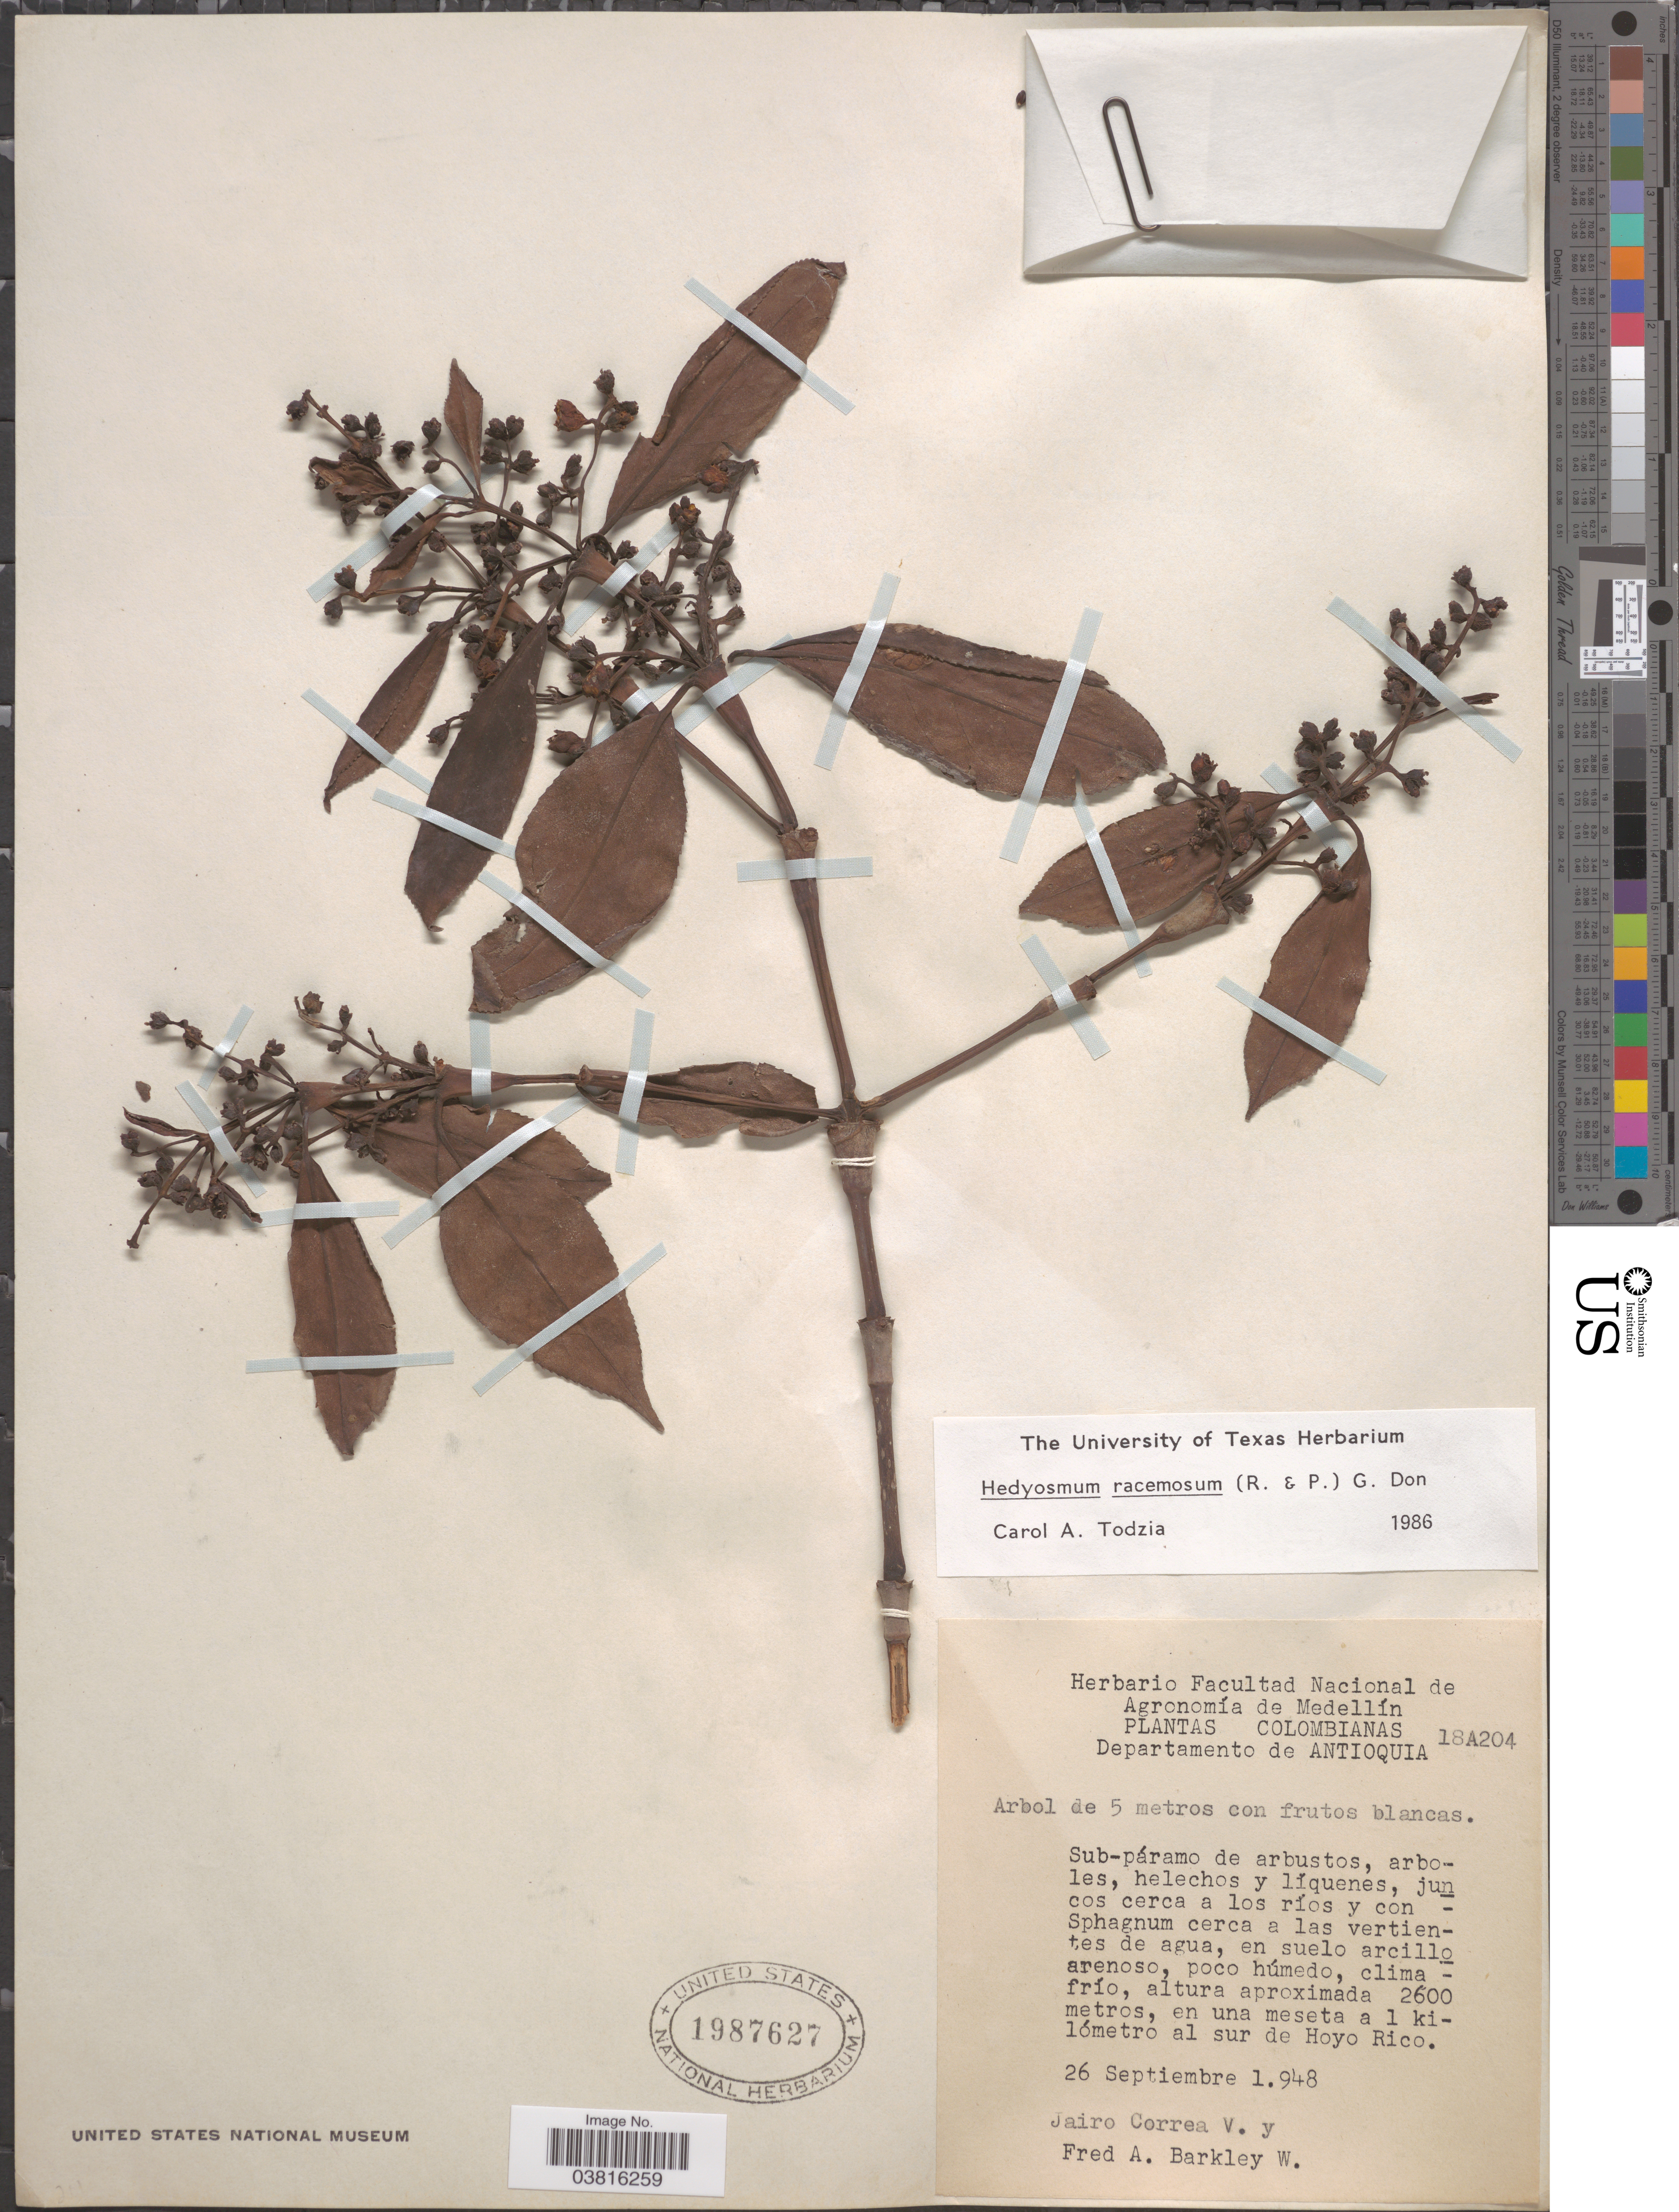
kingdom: Plantae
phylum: Tracheophyta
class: Magnoliopsida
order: Chloranthales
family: Chloranthaceae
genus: Hedyosmum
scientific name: Hedyosmum racemosum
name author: (Ruiz & Pav.) G. Don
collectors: J. Correa & F. A. Barkley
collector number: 18A204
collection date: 1948-09-26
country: Colombia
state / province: Antioquia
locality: Departamento Antioquia. En una meseta a 1 kilómetro al sur de Hoyo Rico.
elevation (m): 2600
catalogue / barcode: US 1987627